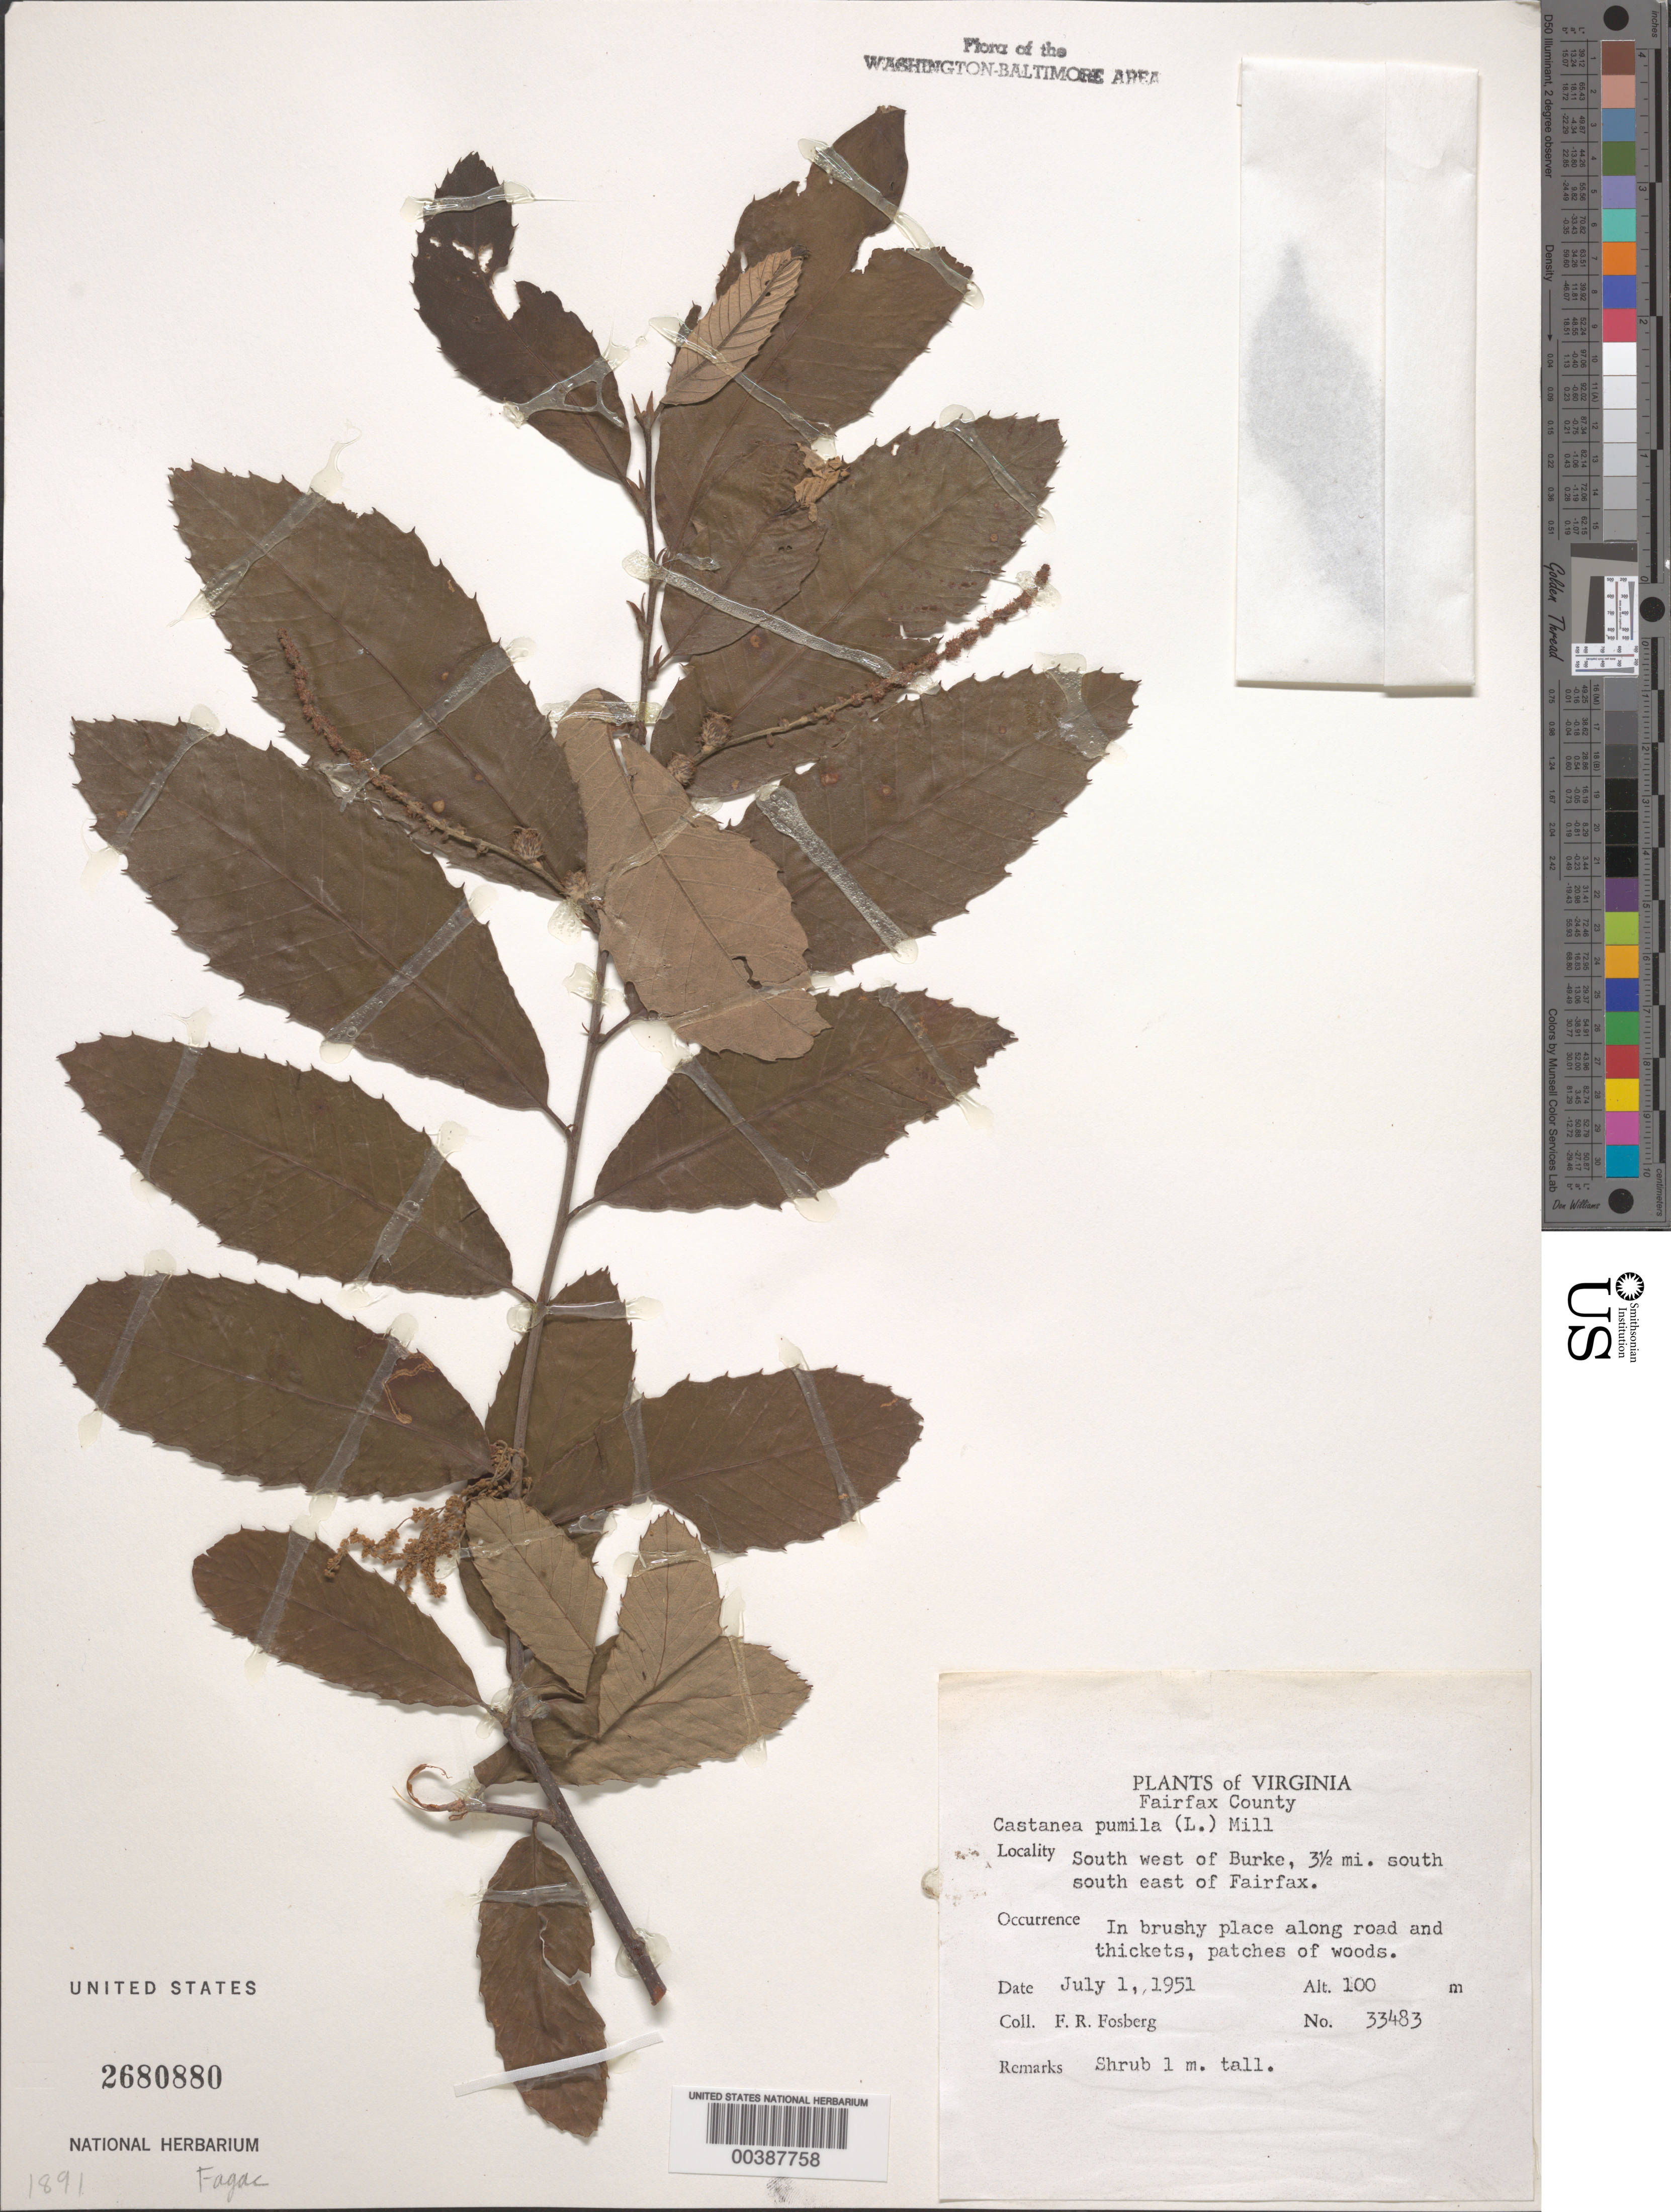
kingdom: Plantae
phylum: Tracheophyta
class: Magnoliopsida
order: Fagales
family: Fagaceae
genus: Castanea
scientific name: Castanea pumila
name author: (L.) Mill.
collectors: F. R. Fosberg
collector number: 33483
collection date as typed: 01 Jul 1951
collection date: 1951-07-01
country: United States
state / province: Virginia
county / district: Fairfax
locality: Southwest of Burke, south-southeast of Fairfax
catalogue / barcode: US 2680880